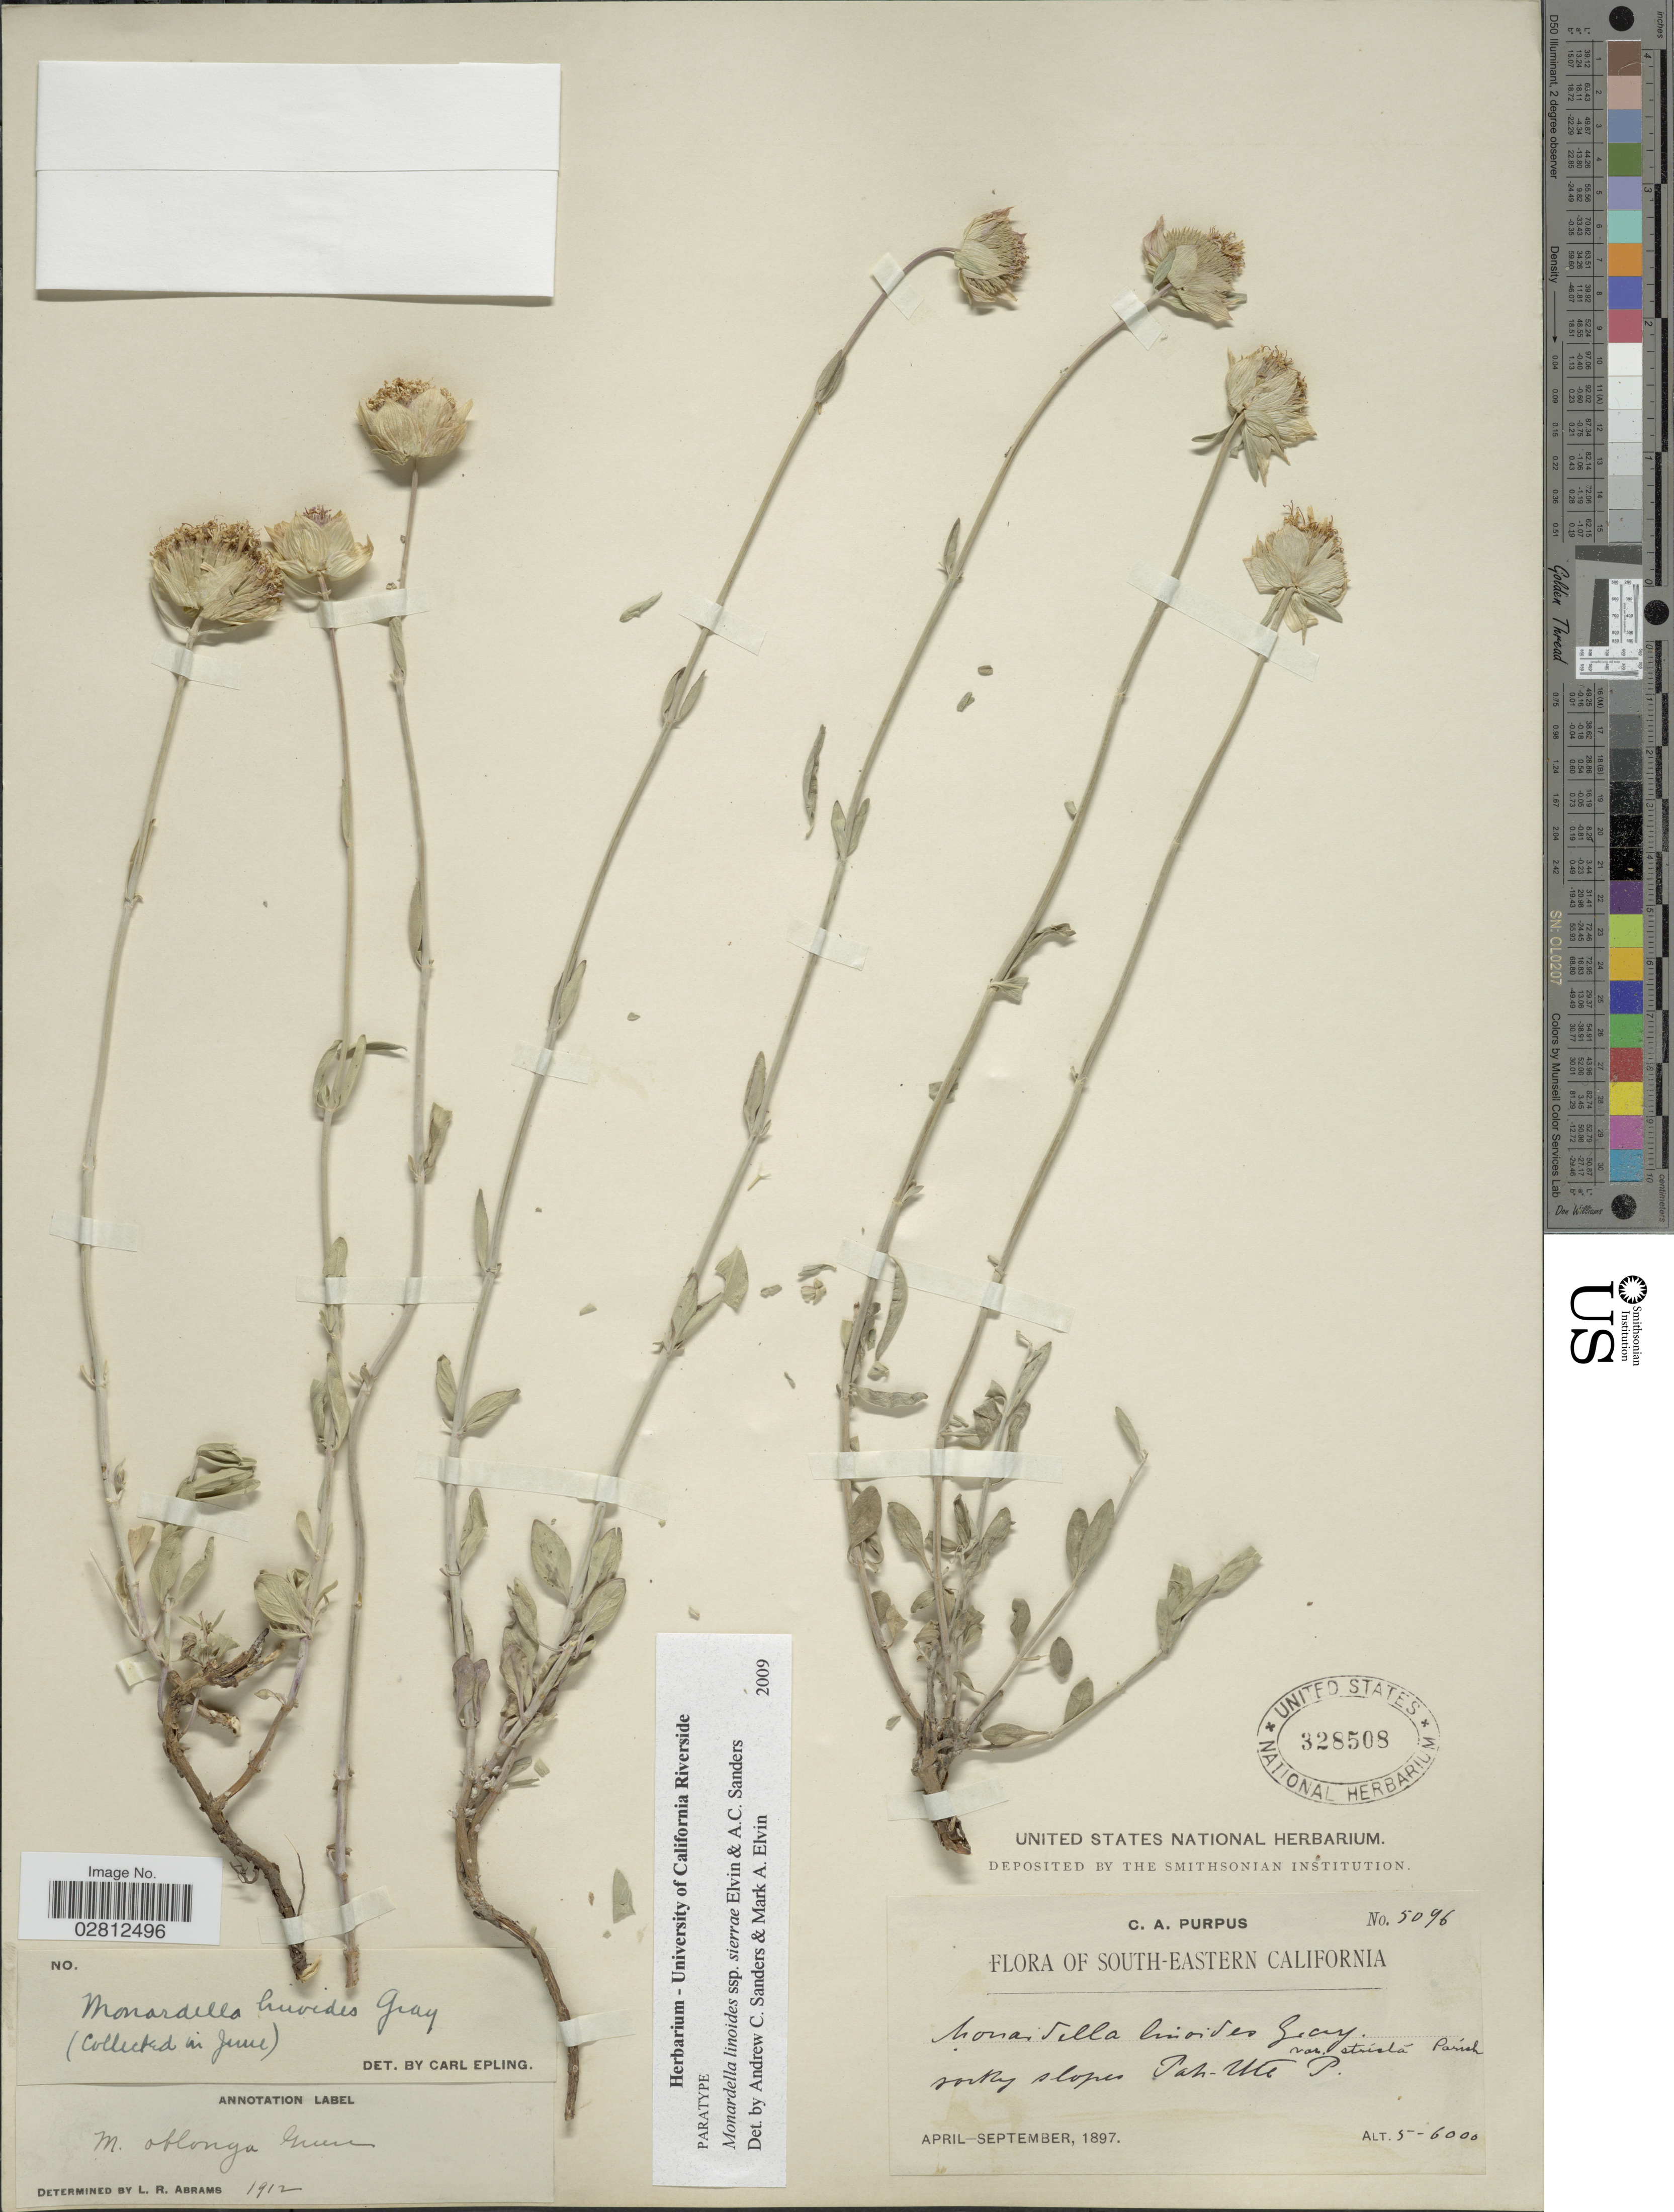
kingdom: Plantae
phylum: Tracheophyta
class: Magnoliopsida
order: Lamiales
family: Lamiaceae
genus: Monardella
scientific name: Monardella linoides subsp. sierrae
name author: Elvin & A.C. Sanders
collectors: C. A. Purpus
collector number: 5096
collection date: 1897-04/1897-09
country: United States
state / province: California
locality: South-eastern California, rocky slopes Pah-Ute P.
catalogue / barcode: US 328508